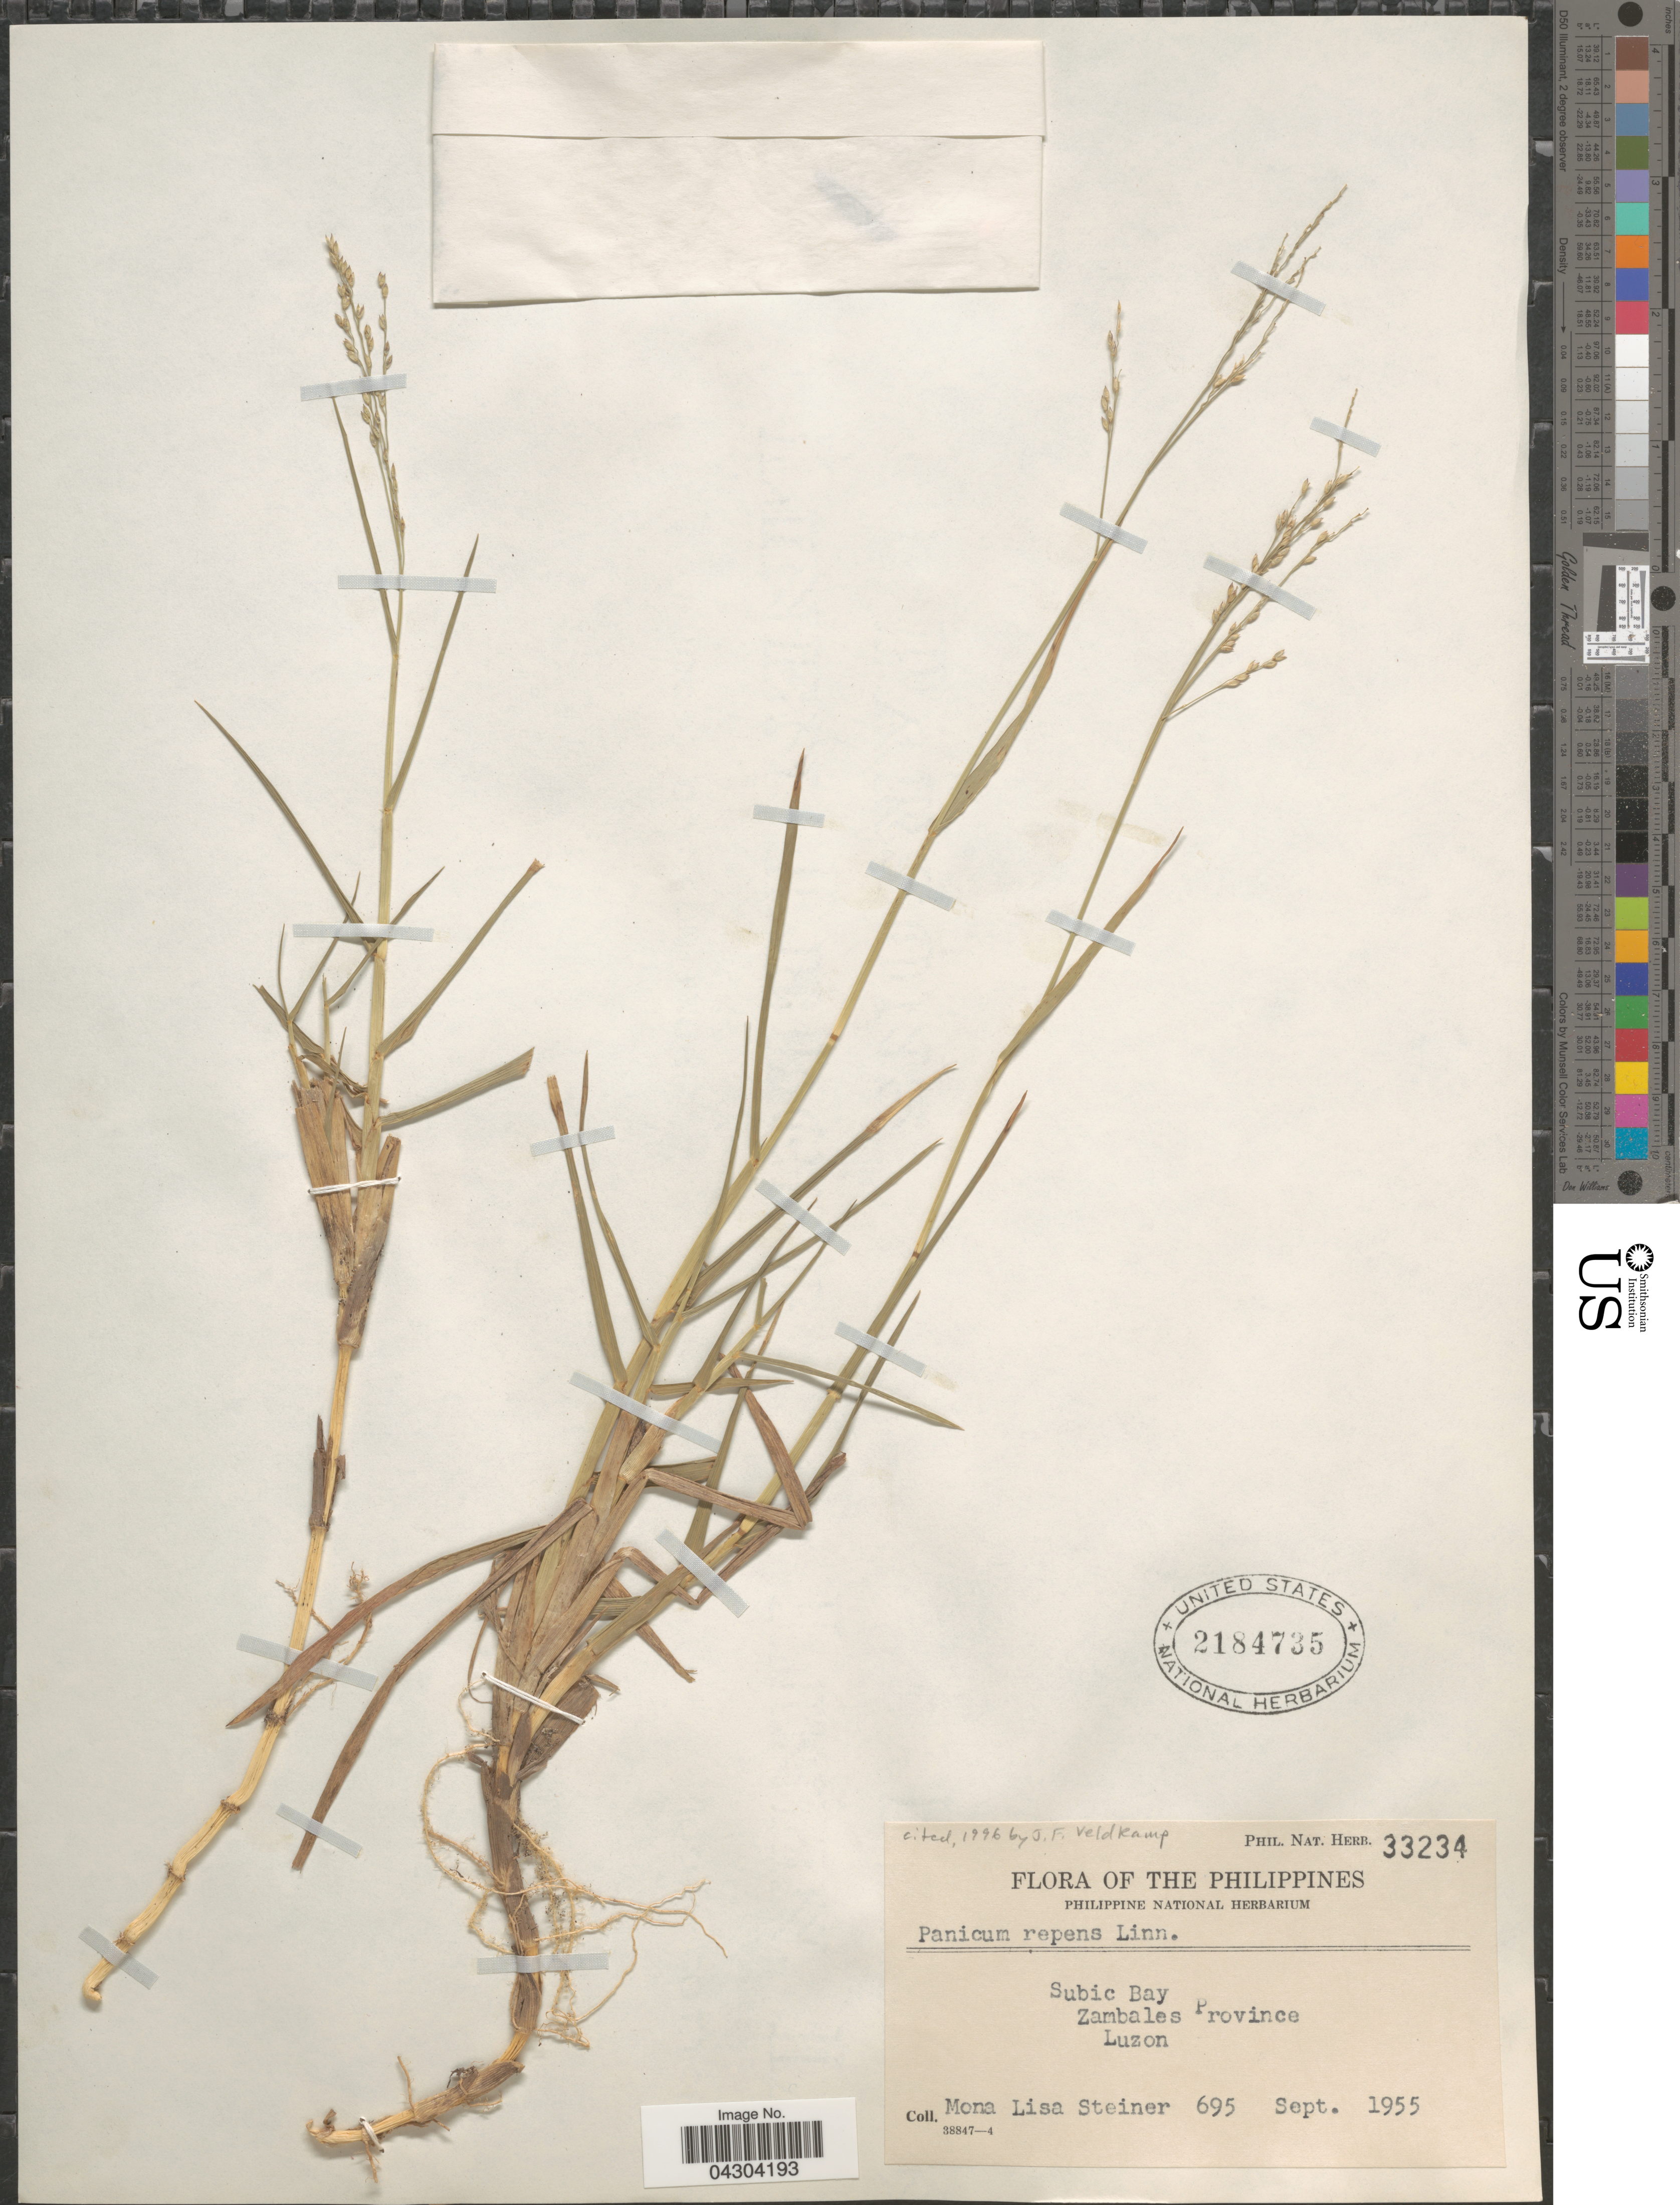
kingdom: Plantae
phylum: Tracheophyta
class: Liliopsida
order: Poales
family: Poaceae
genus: Panicum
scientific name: Panicum repens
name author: L.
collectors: M. Steiner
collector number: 695/Phil. Nat. Herb. 33234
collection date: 1955-09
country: Philippines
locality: Subic Bay. Zambales Province. Luzon.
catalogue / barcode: US 2184735